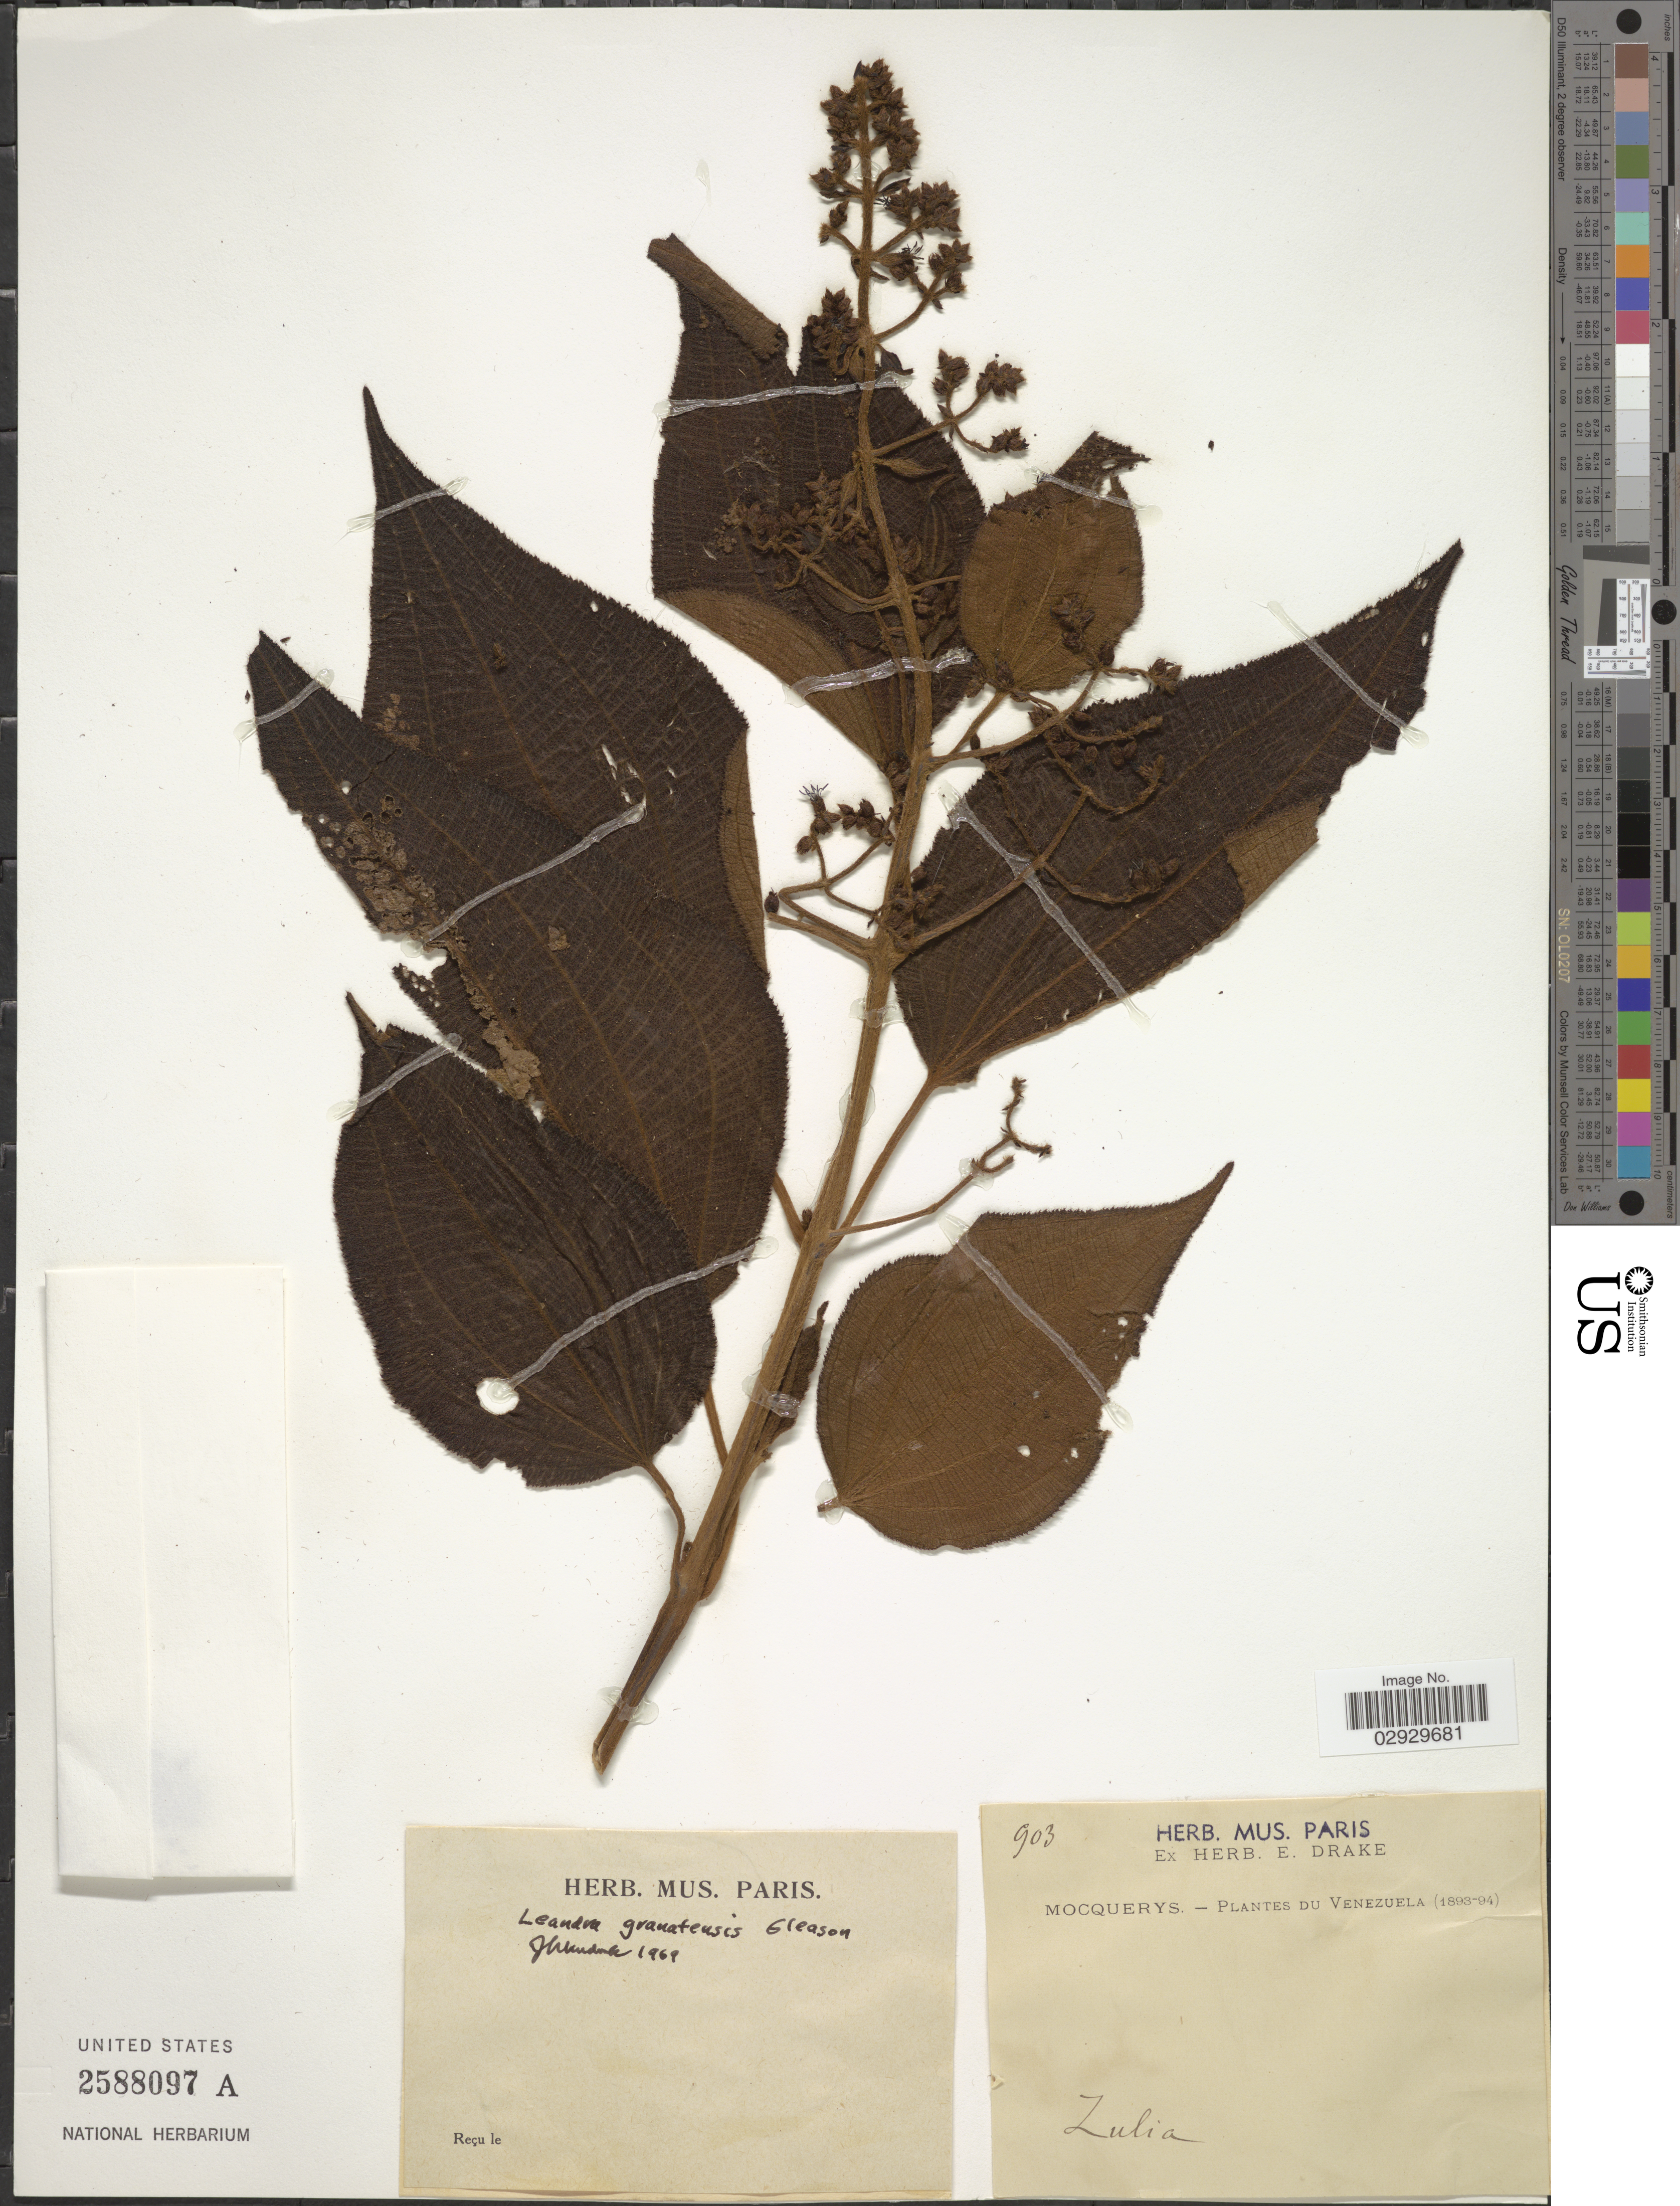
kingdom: Plantae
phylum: Tracheophyta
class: Magnoliopsida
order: Myrtales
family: Melastomataceae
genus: Leandra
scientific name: Leandra granatensis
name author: Gleason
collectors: A. Mocquerys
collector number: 903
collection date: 1893/1894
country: Venezuela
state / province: Zulia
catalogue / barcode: US 2588097A